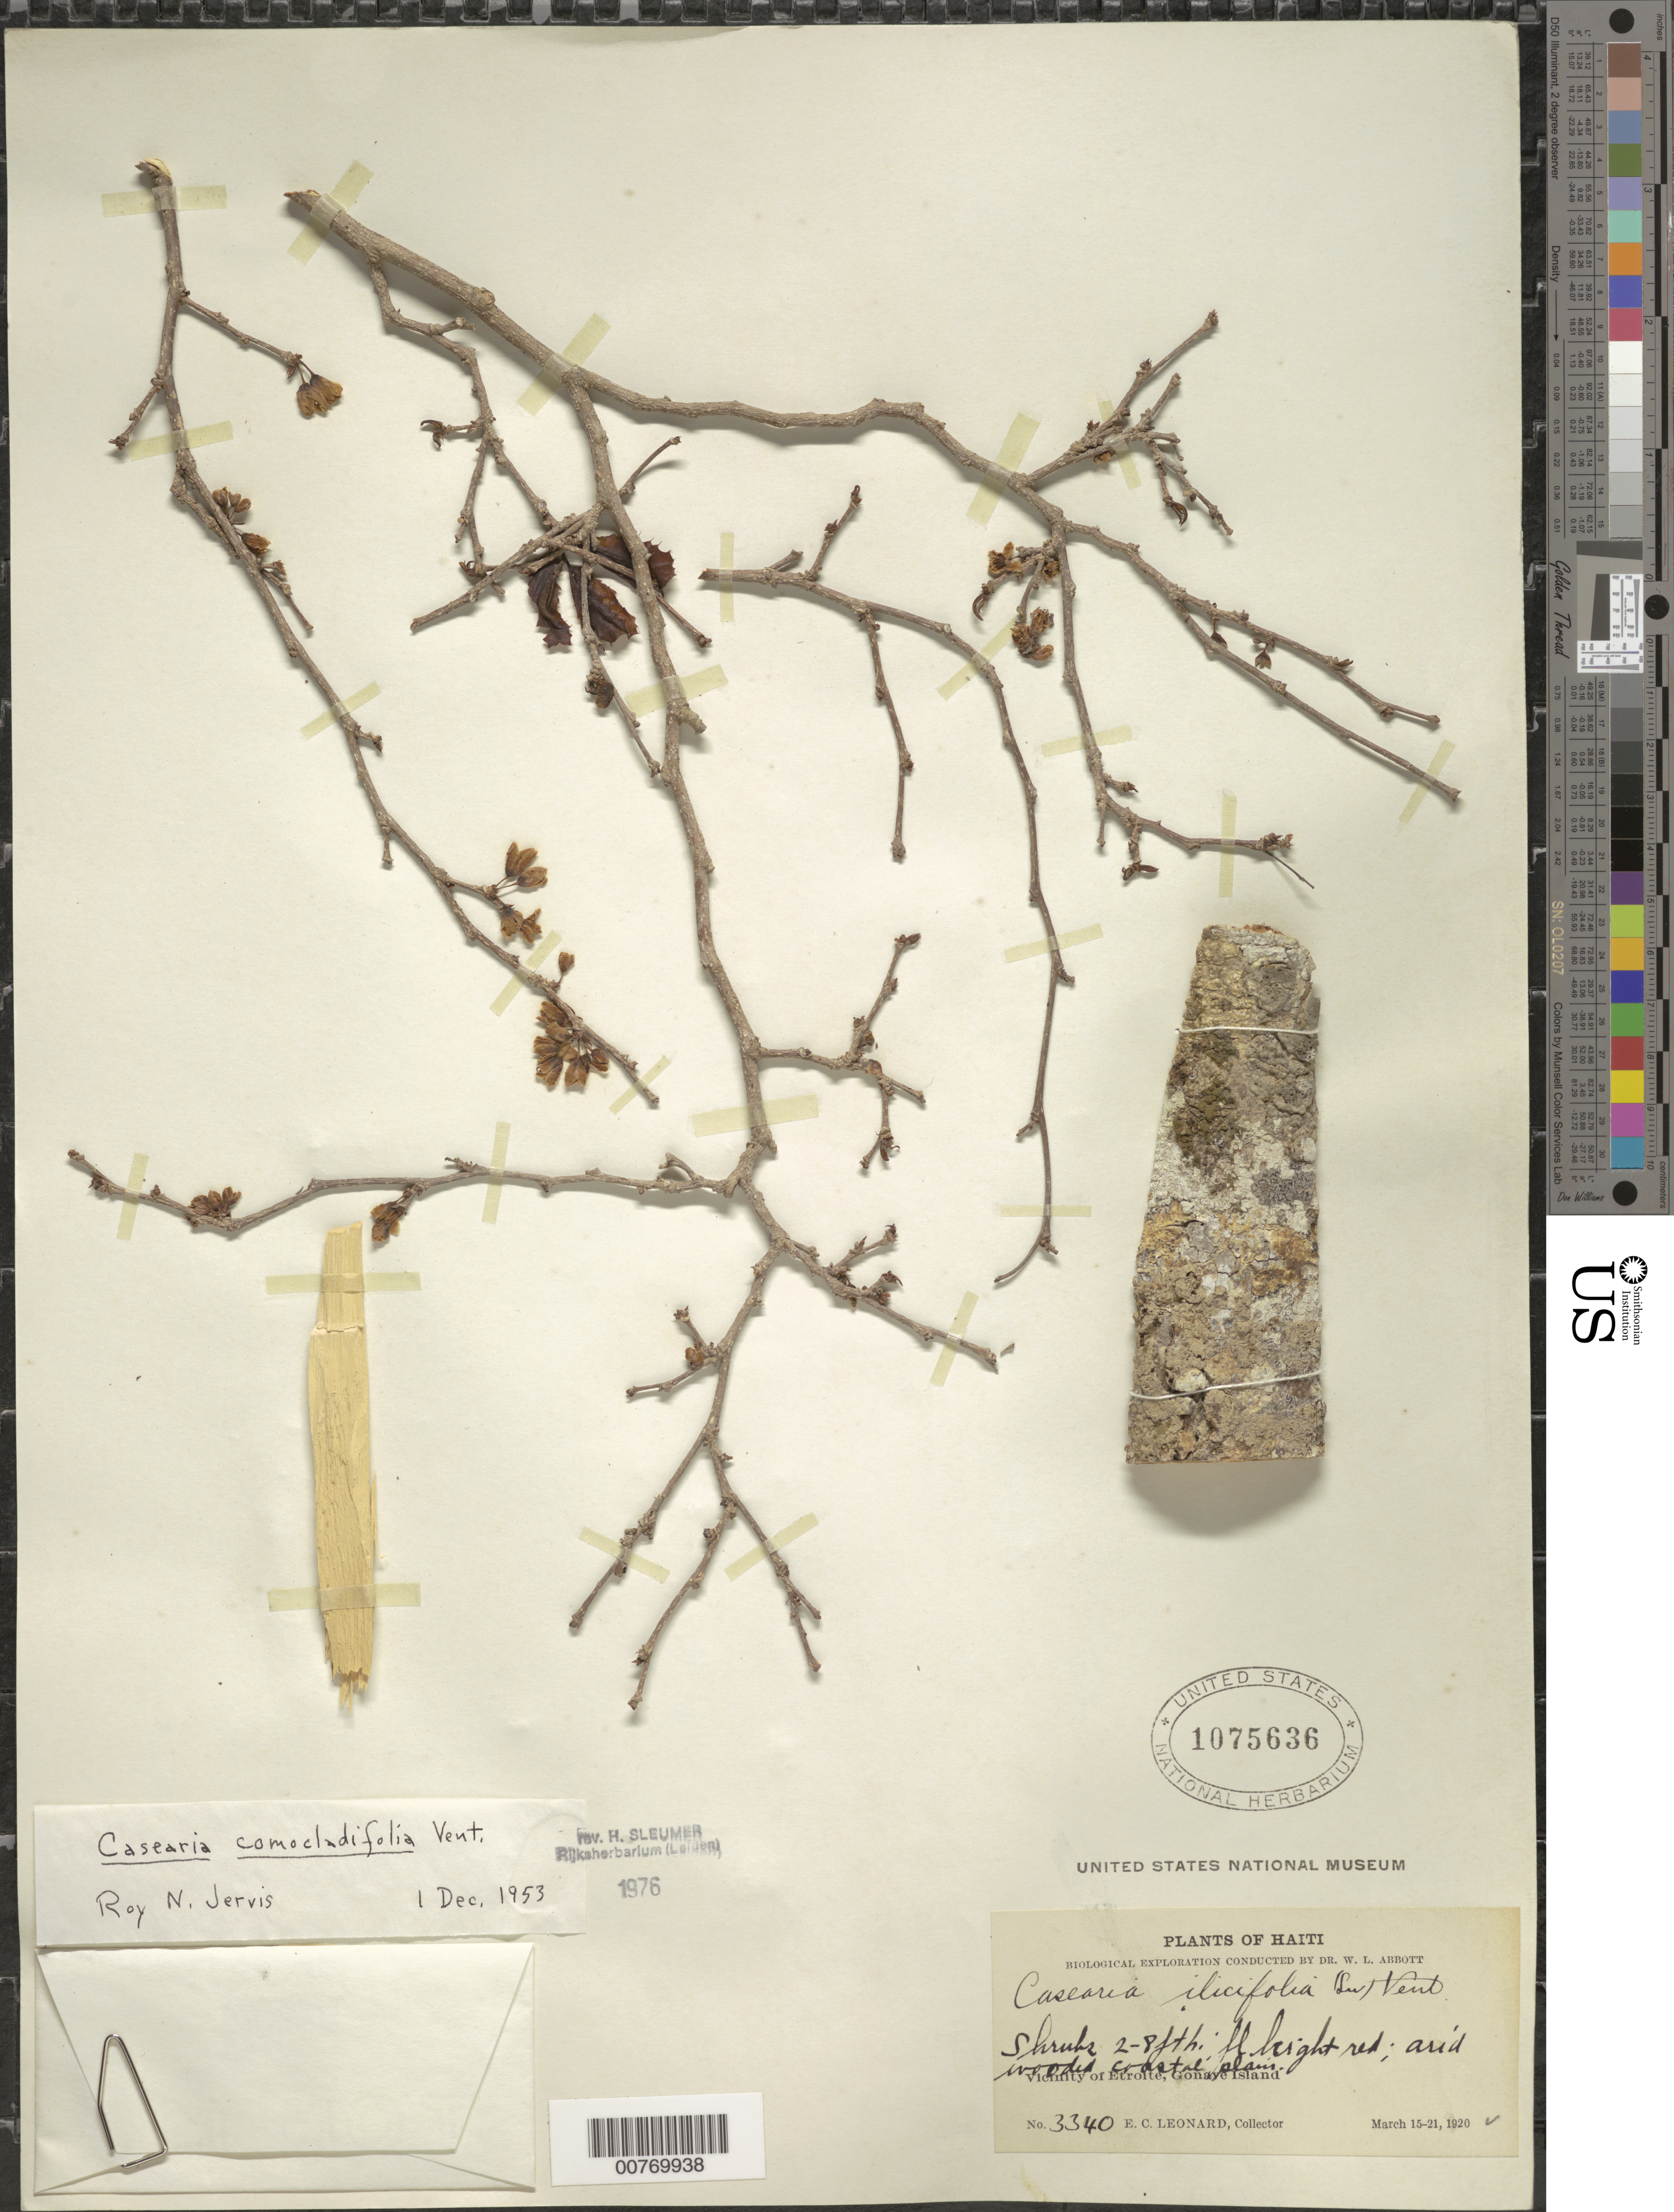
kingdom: Plantae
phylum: Tracheophyta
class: Magnoliopsida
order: Malpighiales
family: Salicaceae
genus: Casearia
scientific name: Casearia comocladifolia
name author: Vent.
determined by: Sleumer, H. O.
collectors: E. C. Leonard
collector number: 3340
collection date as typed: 15 Mar 1920 21 Mar 1920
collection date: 1920-03-15/1920-03-21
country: Haiti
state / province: Ouest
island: Hispaniola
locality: Vicinity of Étroite, Gonave Island.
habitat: Arid woods coastal plain.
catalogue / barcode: US 1075636